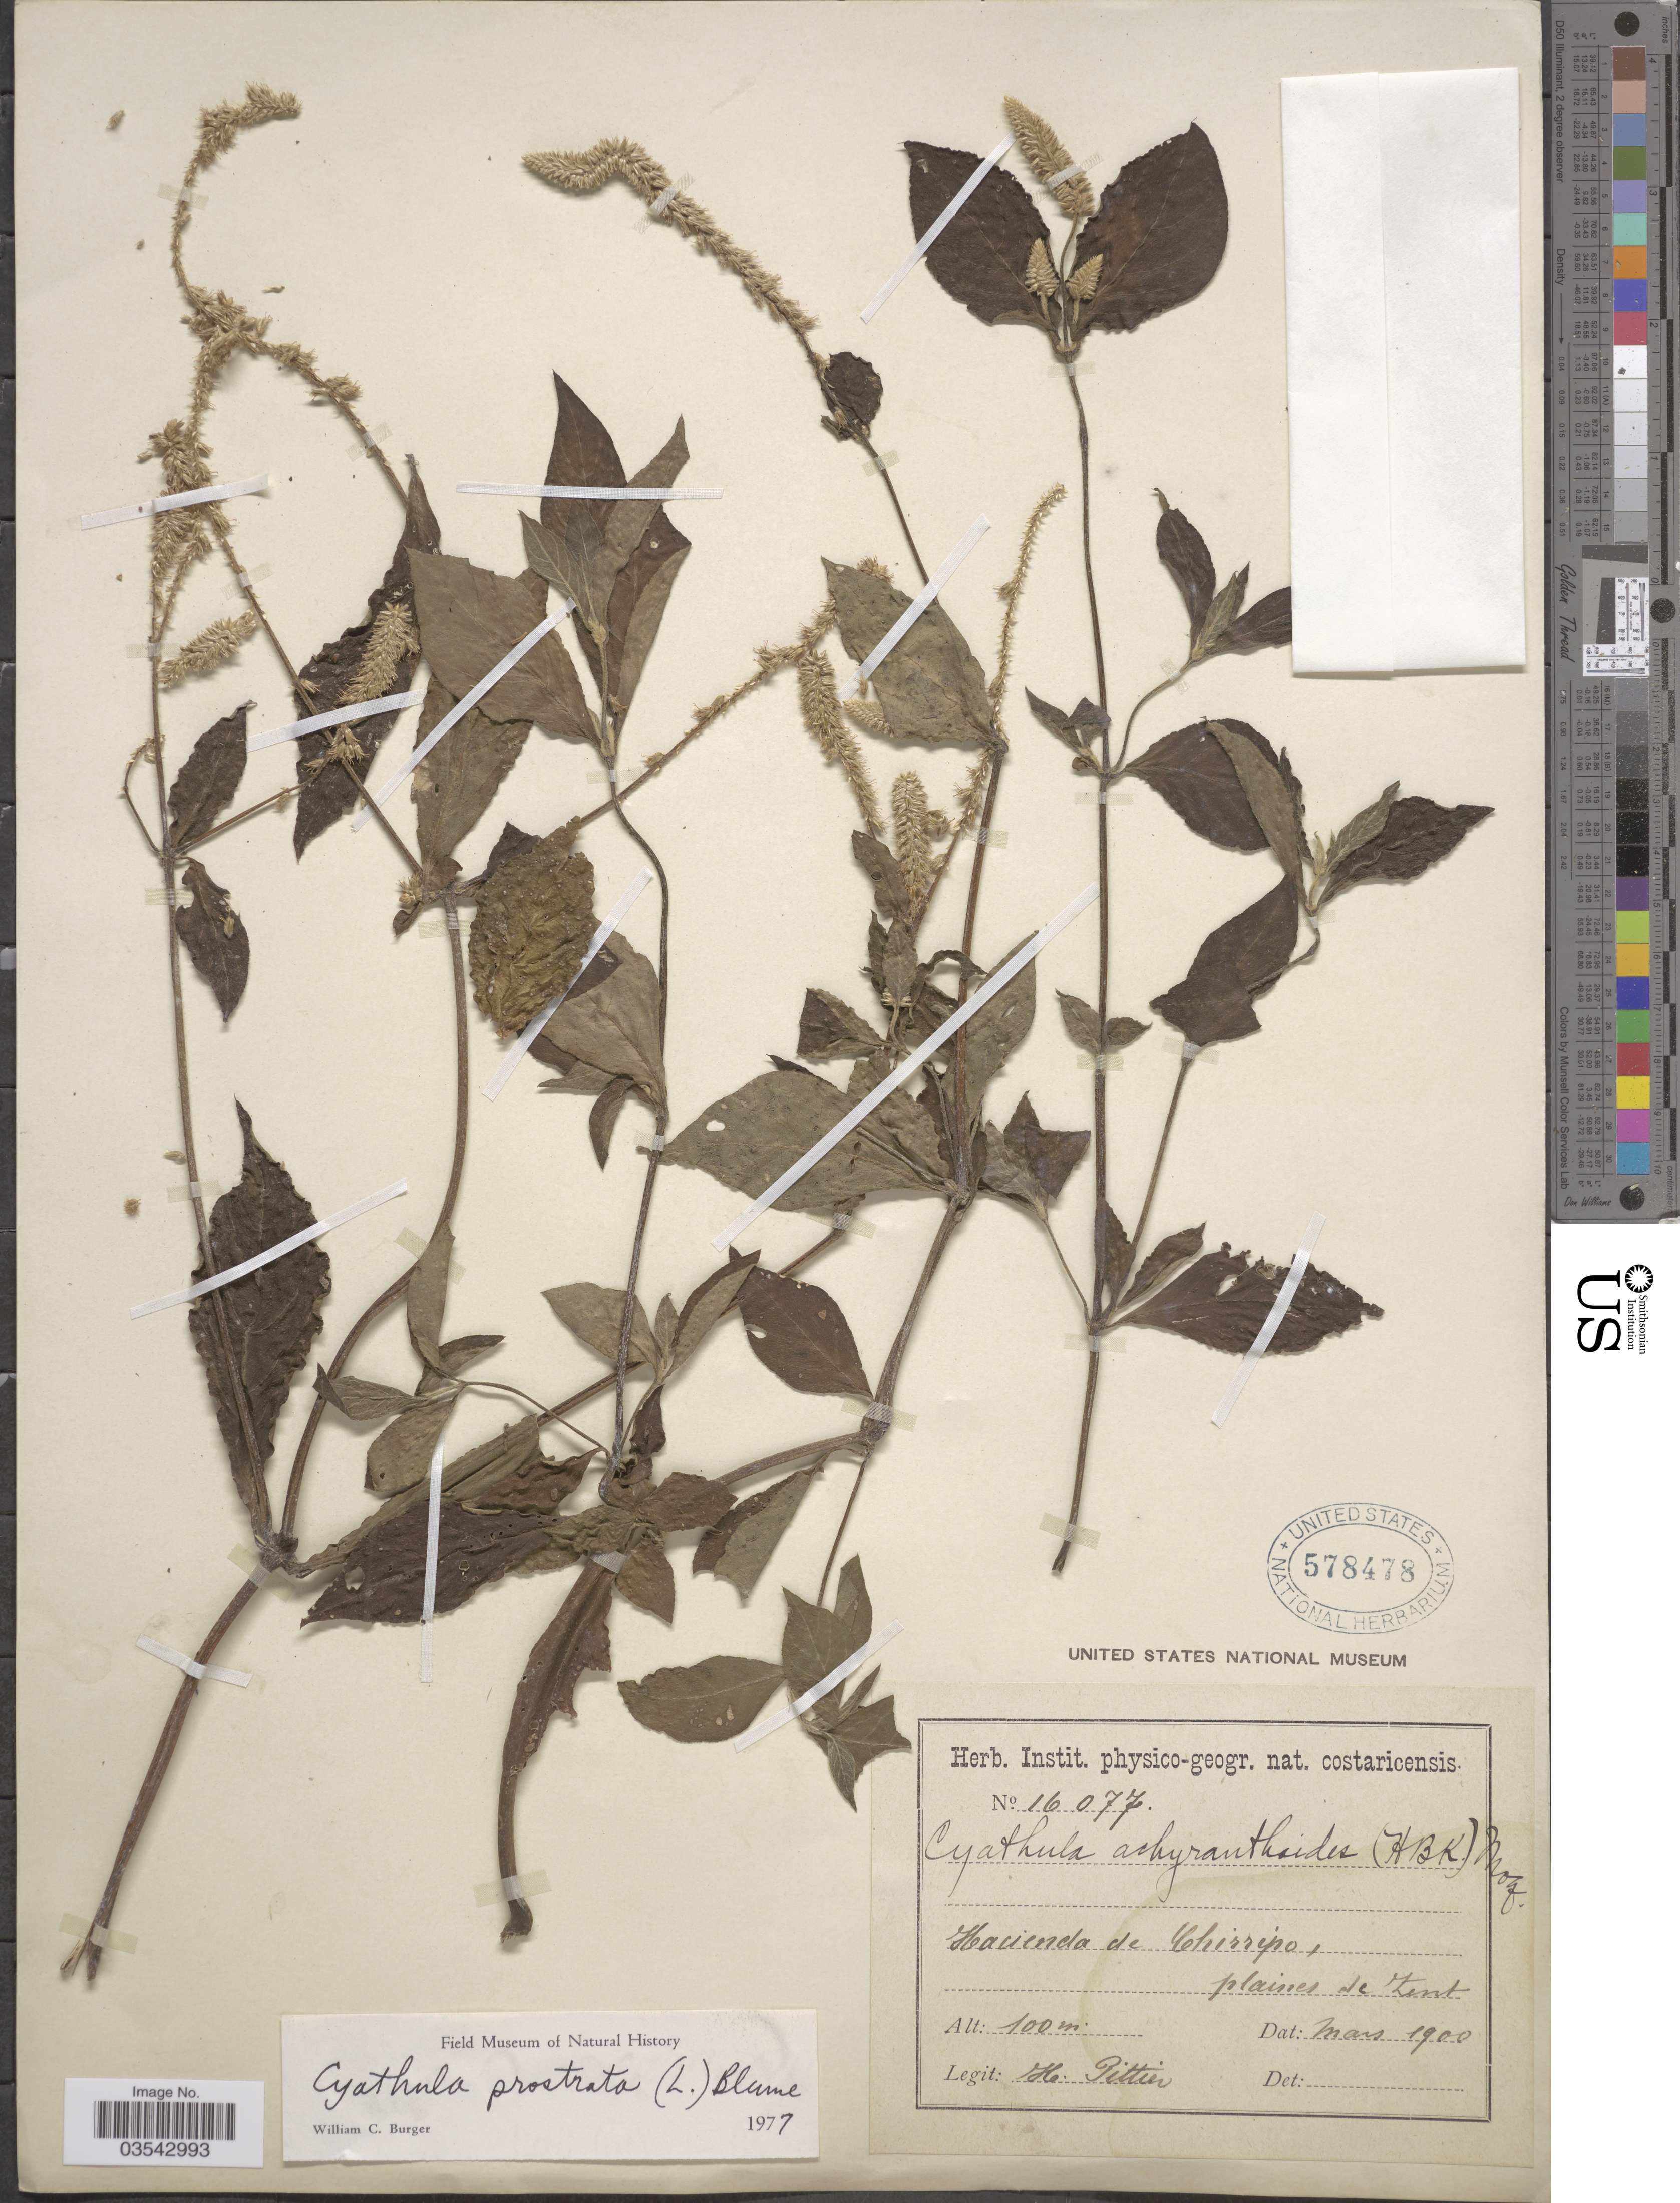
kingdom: Plantae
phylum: Tracheophyta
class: Magnoliopsida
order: Caryophyllales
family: Amaranthaceae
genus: Cyathula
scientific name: Cyathula prostrata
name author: (L.) Blume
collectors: H. F. Pittier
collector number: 16077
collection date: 1900-03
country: Costa Rica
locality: Hacienda de Chirripo, plaines de Zent.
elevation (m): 100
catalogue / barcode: US 578478